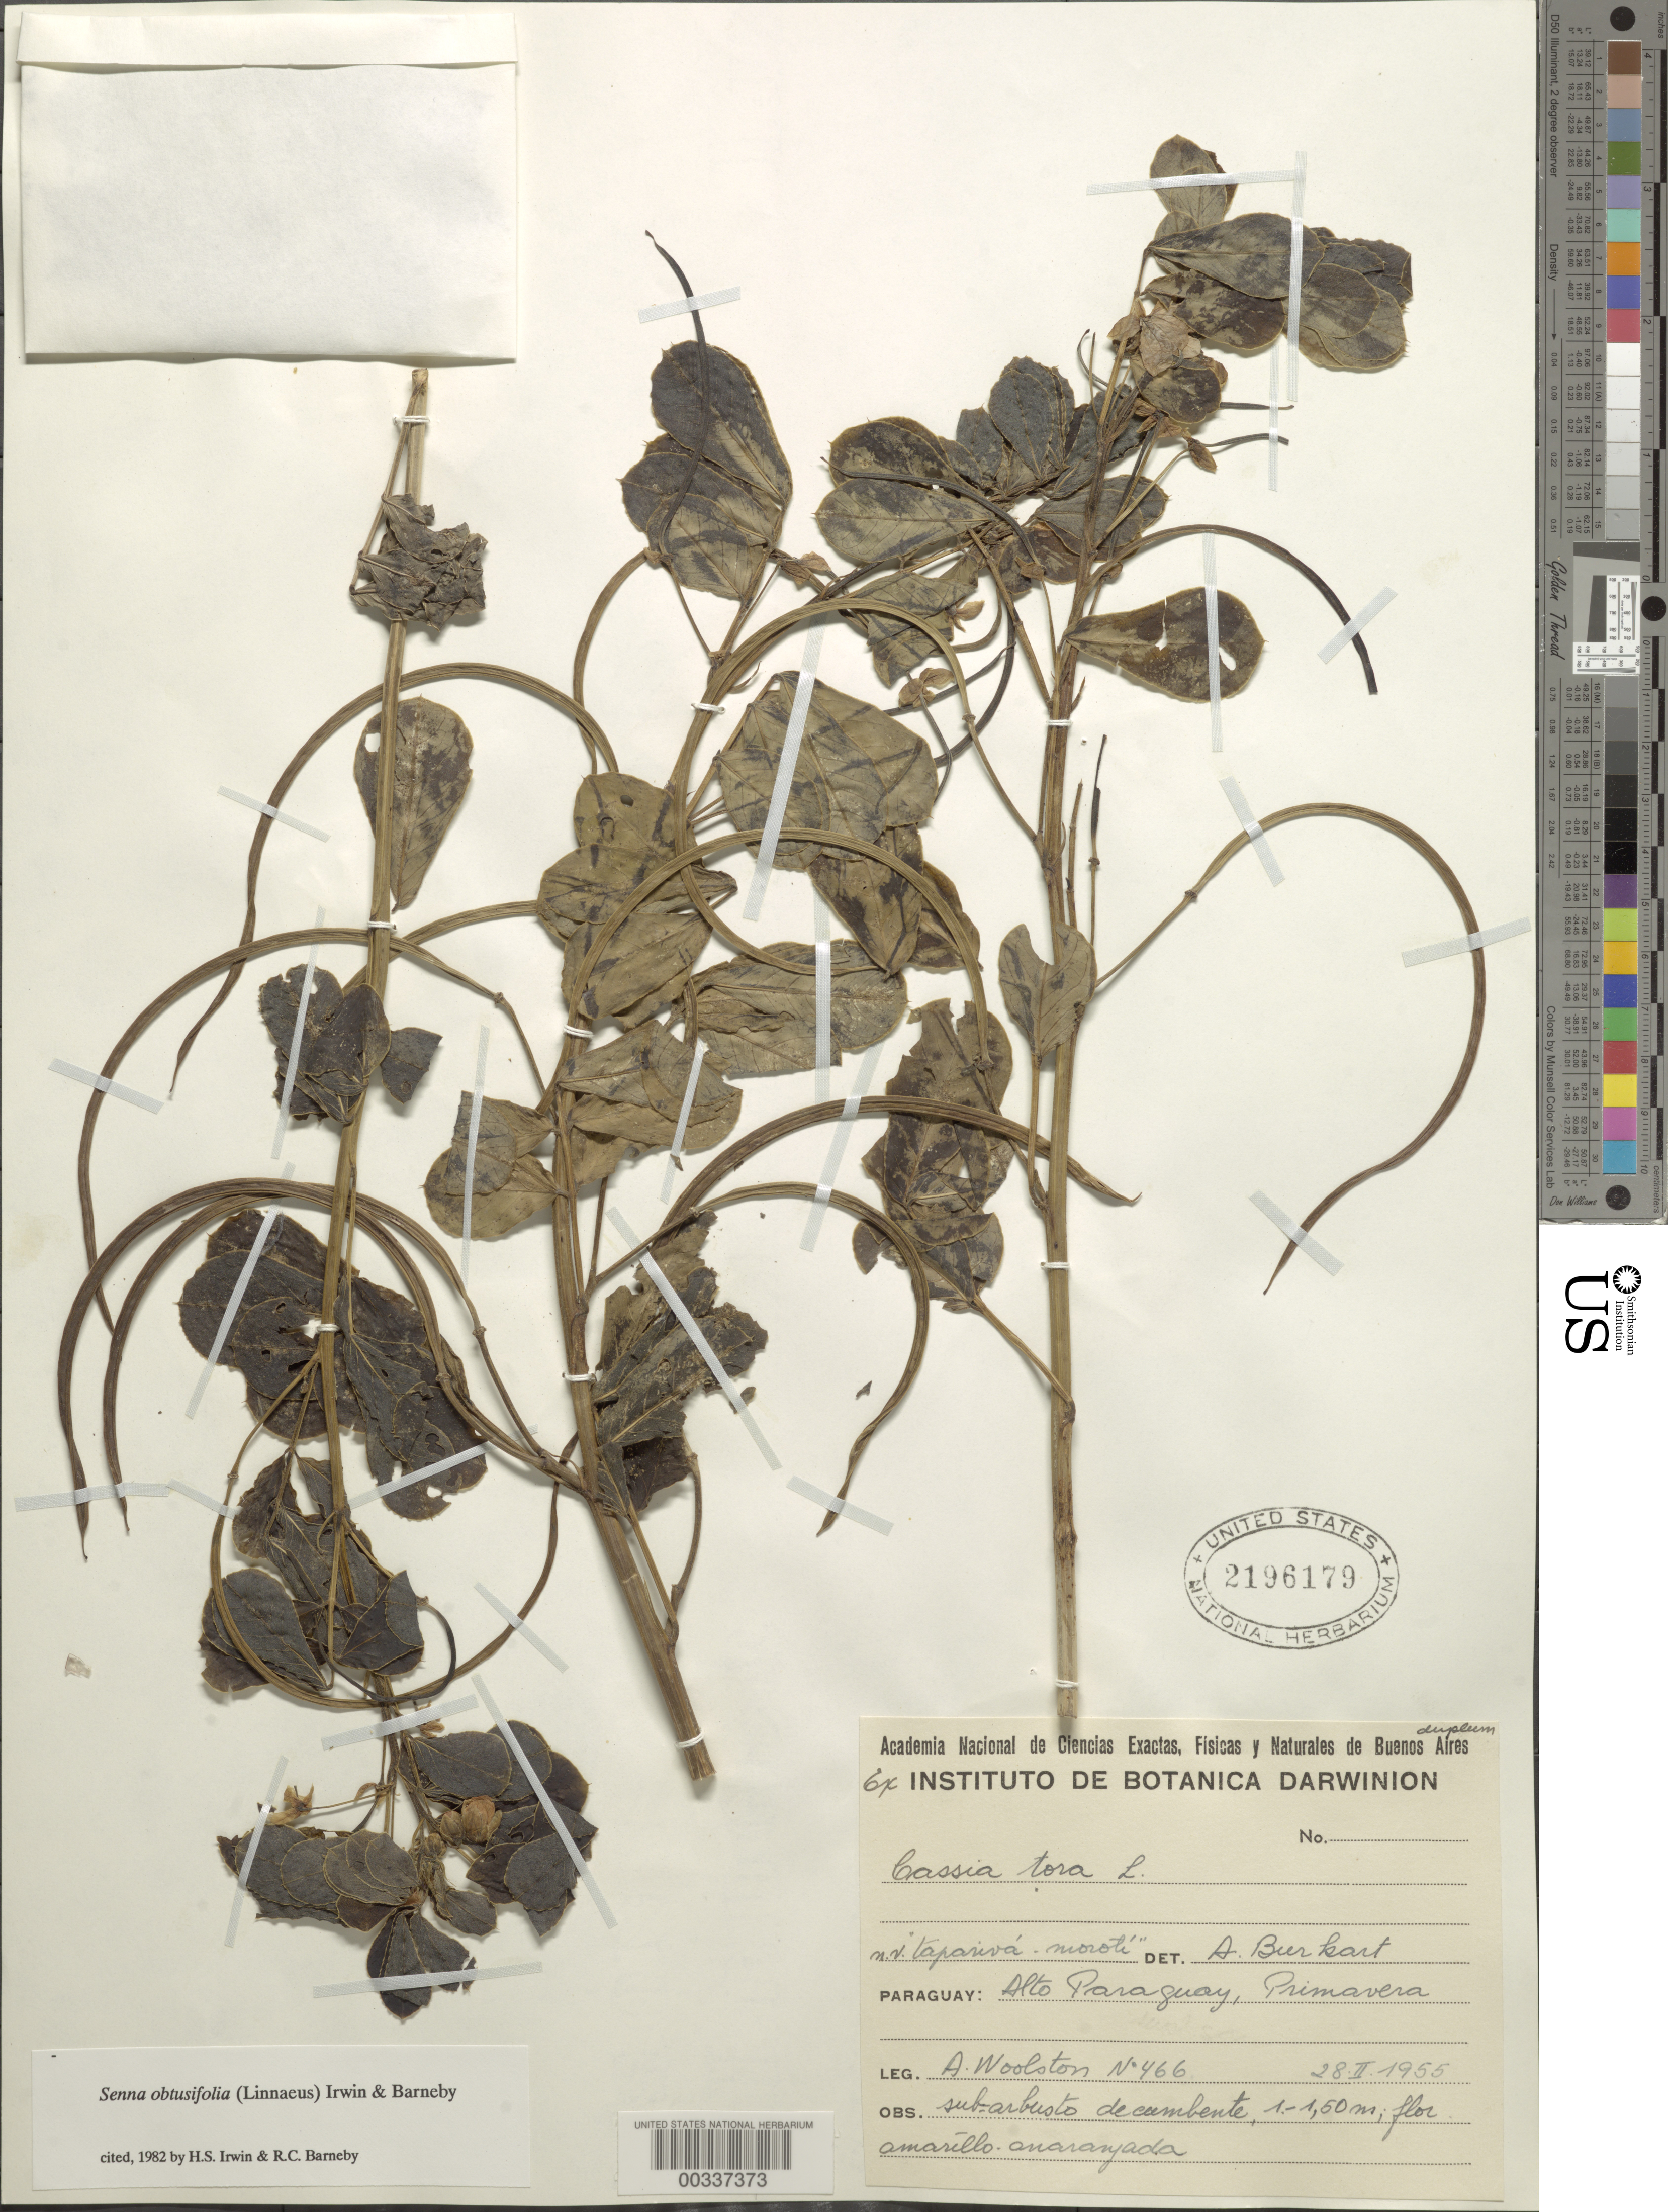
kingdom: Plantae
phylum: Tracheophyta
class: Magnoliopsida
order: Fabales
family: Fabaceae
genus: Senna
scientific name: Senna obtusifolia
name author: (L.) H.S. Irwin & Barneby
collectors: A. Woolston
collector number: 466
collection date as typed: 28 Feb 1955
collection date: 1955-02-28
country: Paraguay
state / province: Alto Paraguay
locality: Primavera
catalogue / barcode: US 2196179